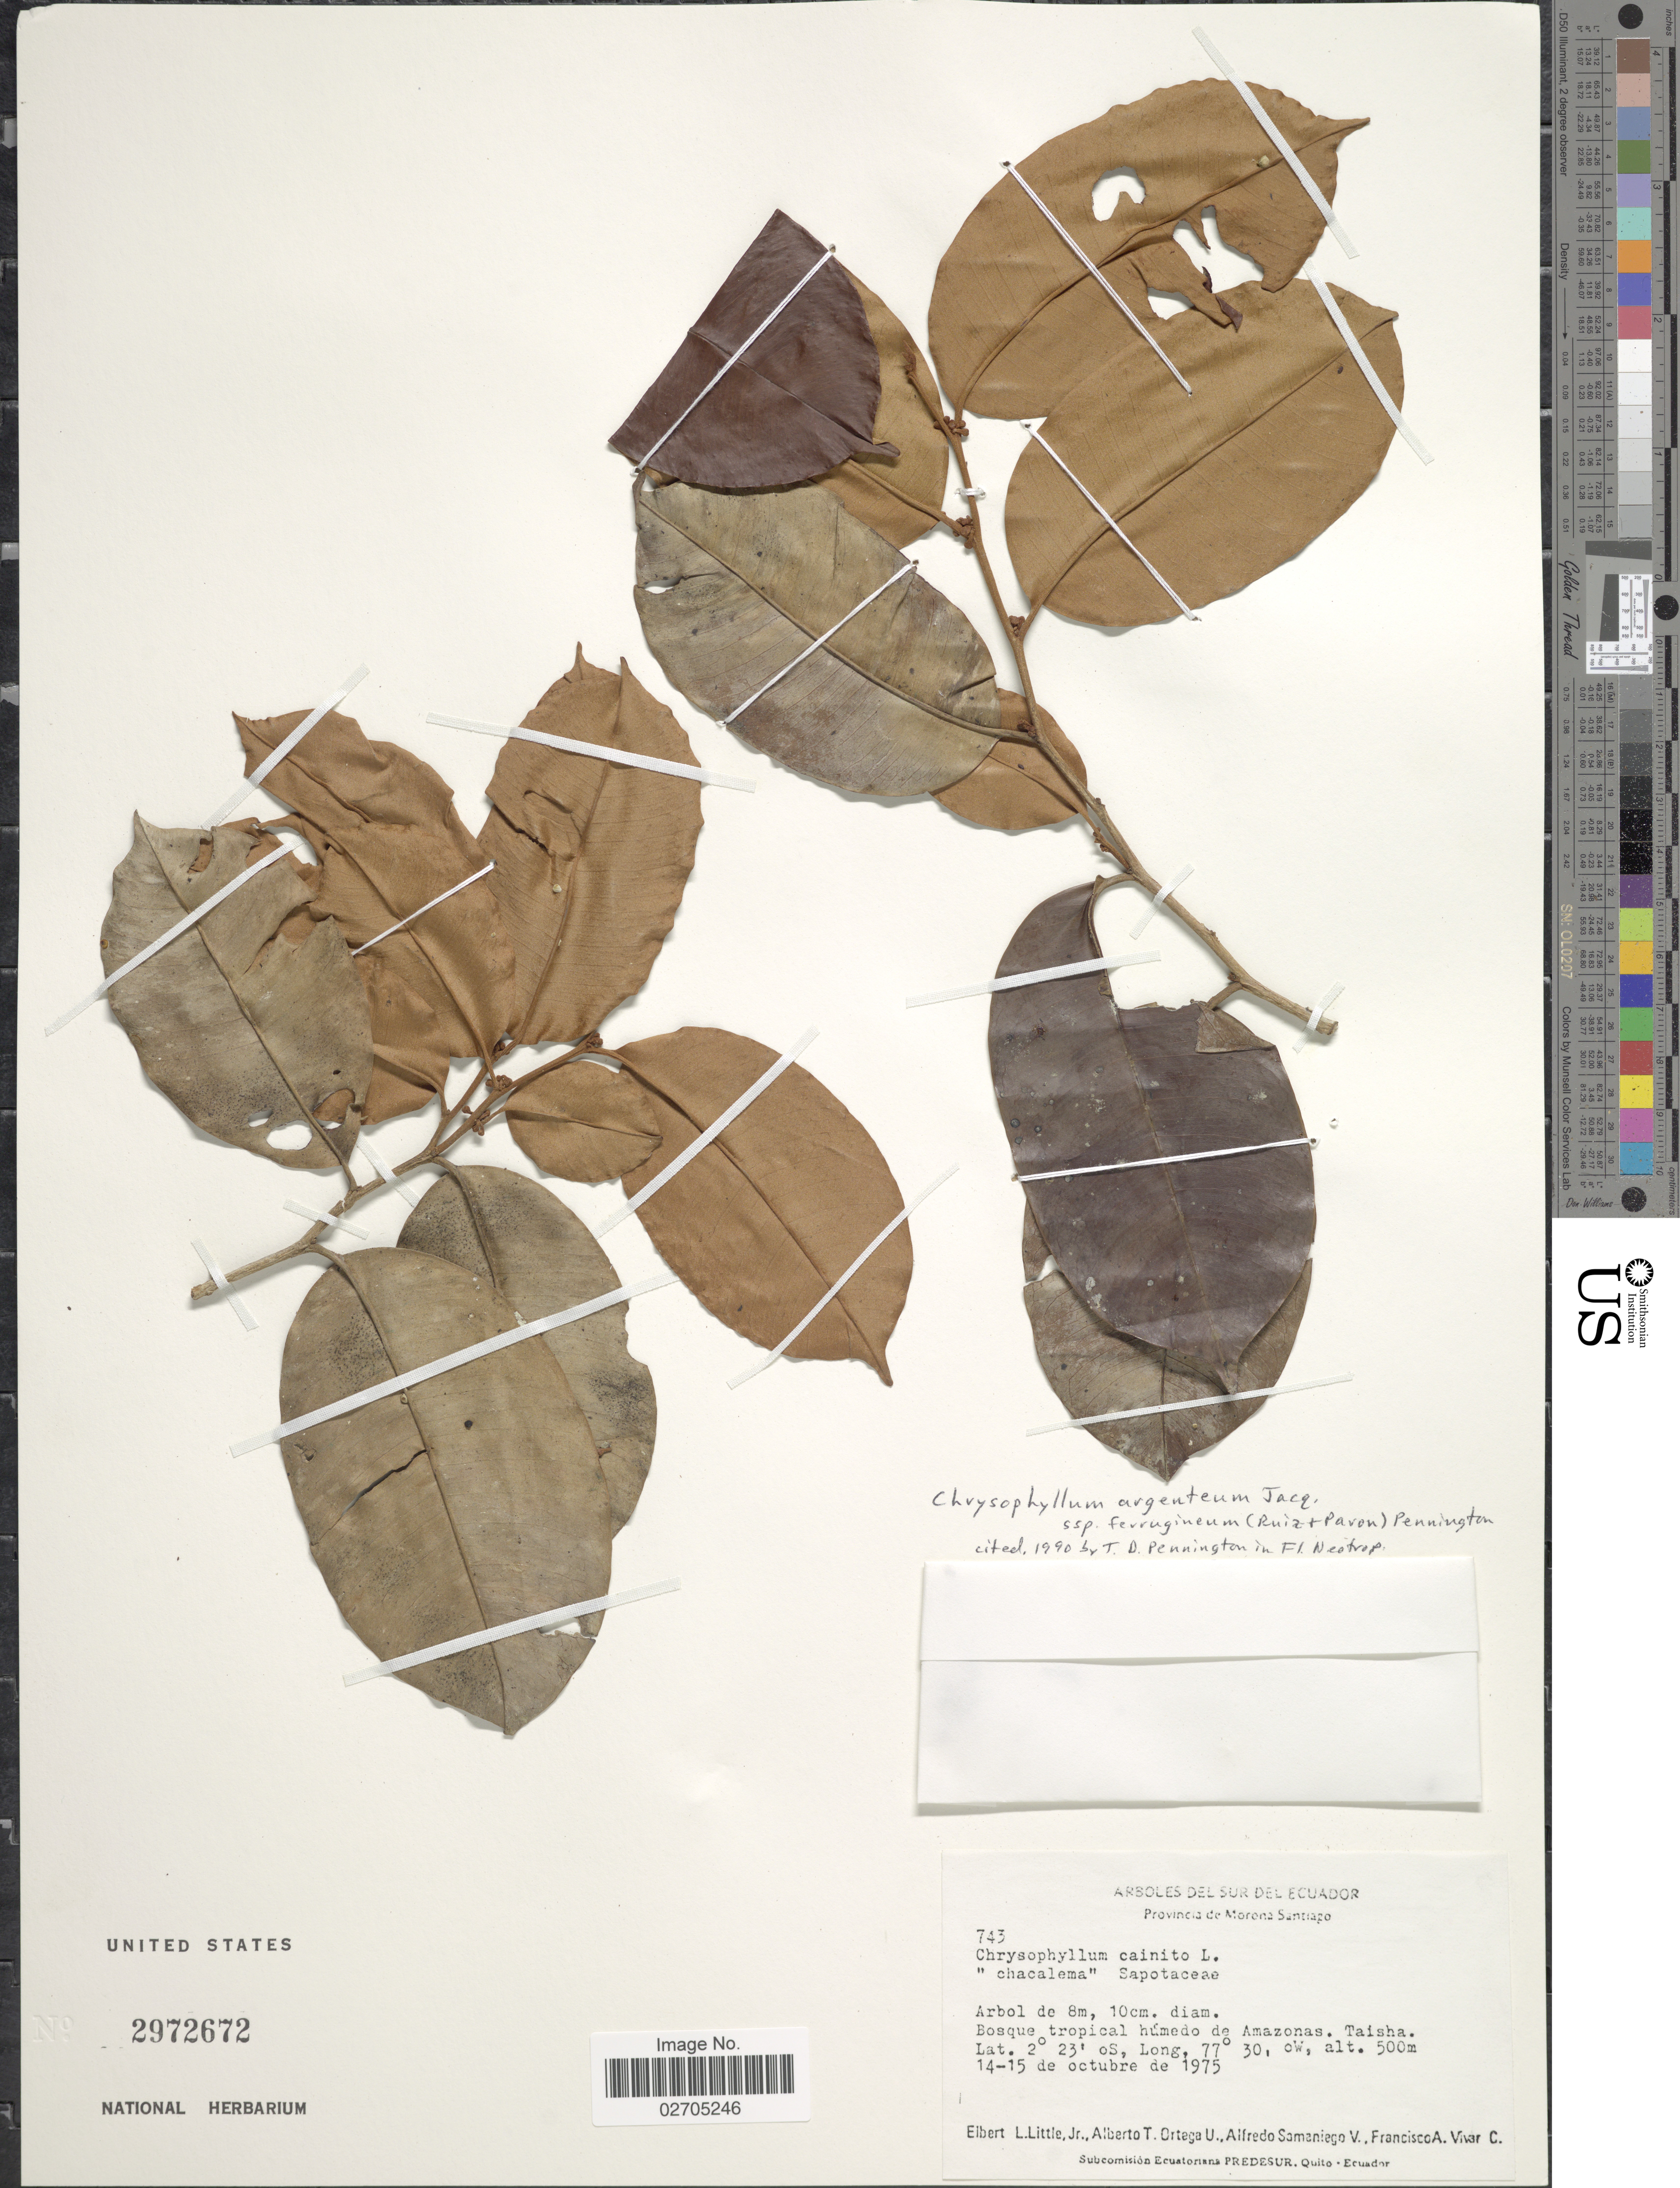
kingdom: Plantae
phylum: Tracheophyta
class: Magnoliopsida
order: Ericales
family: Sapotaceae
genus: Chrysophyllum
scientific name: Chrysophyllum argenteum subsp. ferrugineum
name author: (Ruiz & Pav.) T.D. Penn.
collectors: E. L. Little, A. T. Ortega U., A. V. Samaniego & F. A. Vivar C.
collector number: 743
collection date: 1975-10-14/1975-10-15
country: Ecuador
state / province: Morona-Santiago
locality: Bosque tropical humedo de Amazonas, Taisha.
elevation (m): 500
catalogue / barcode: US 2972672